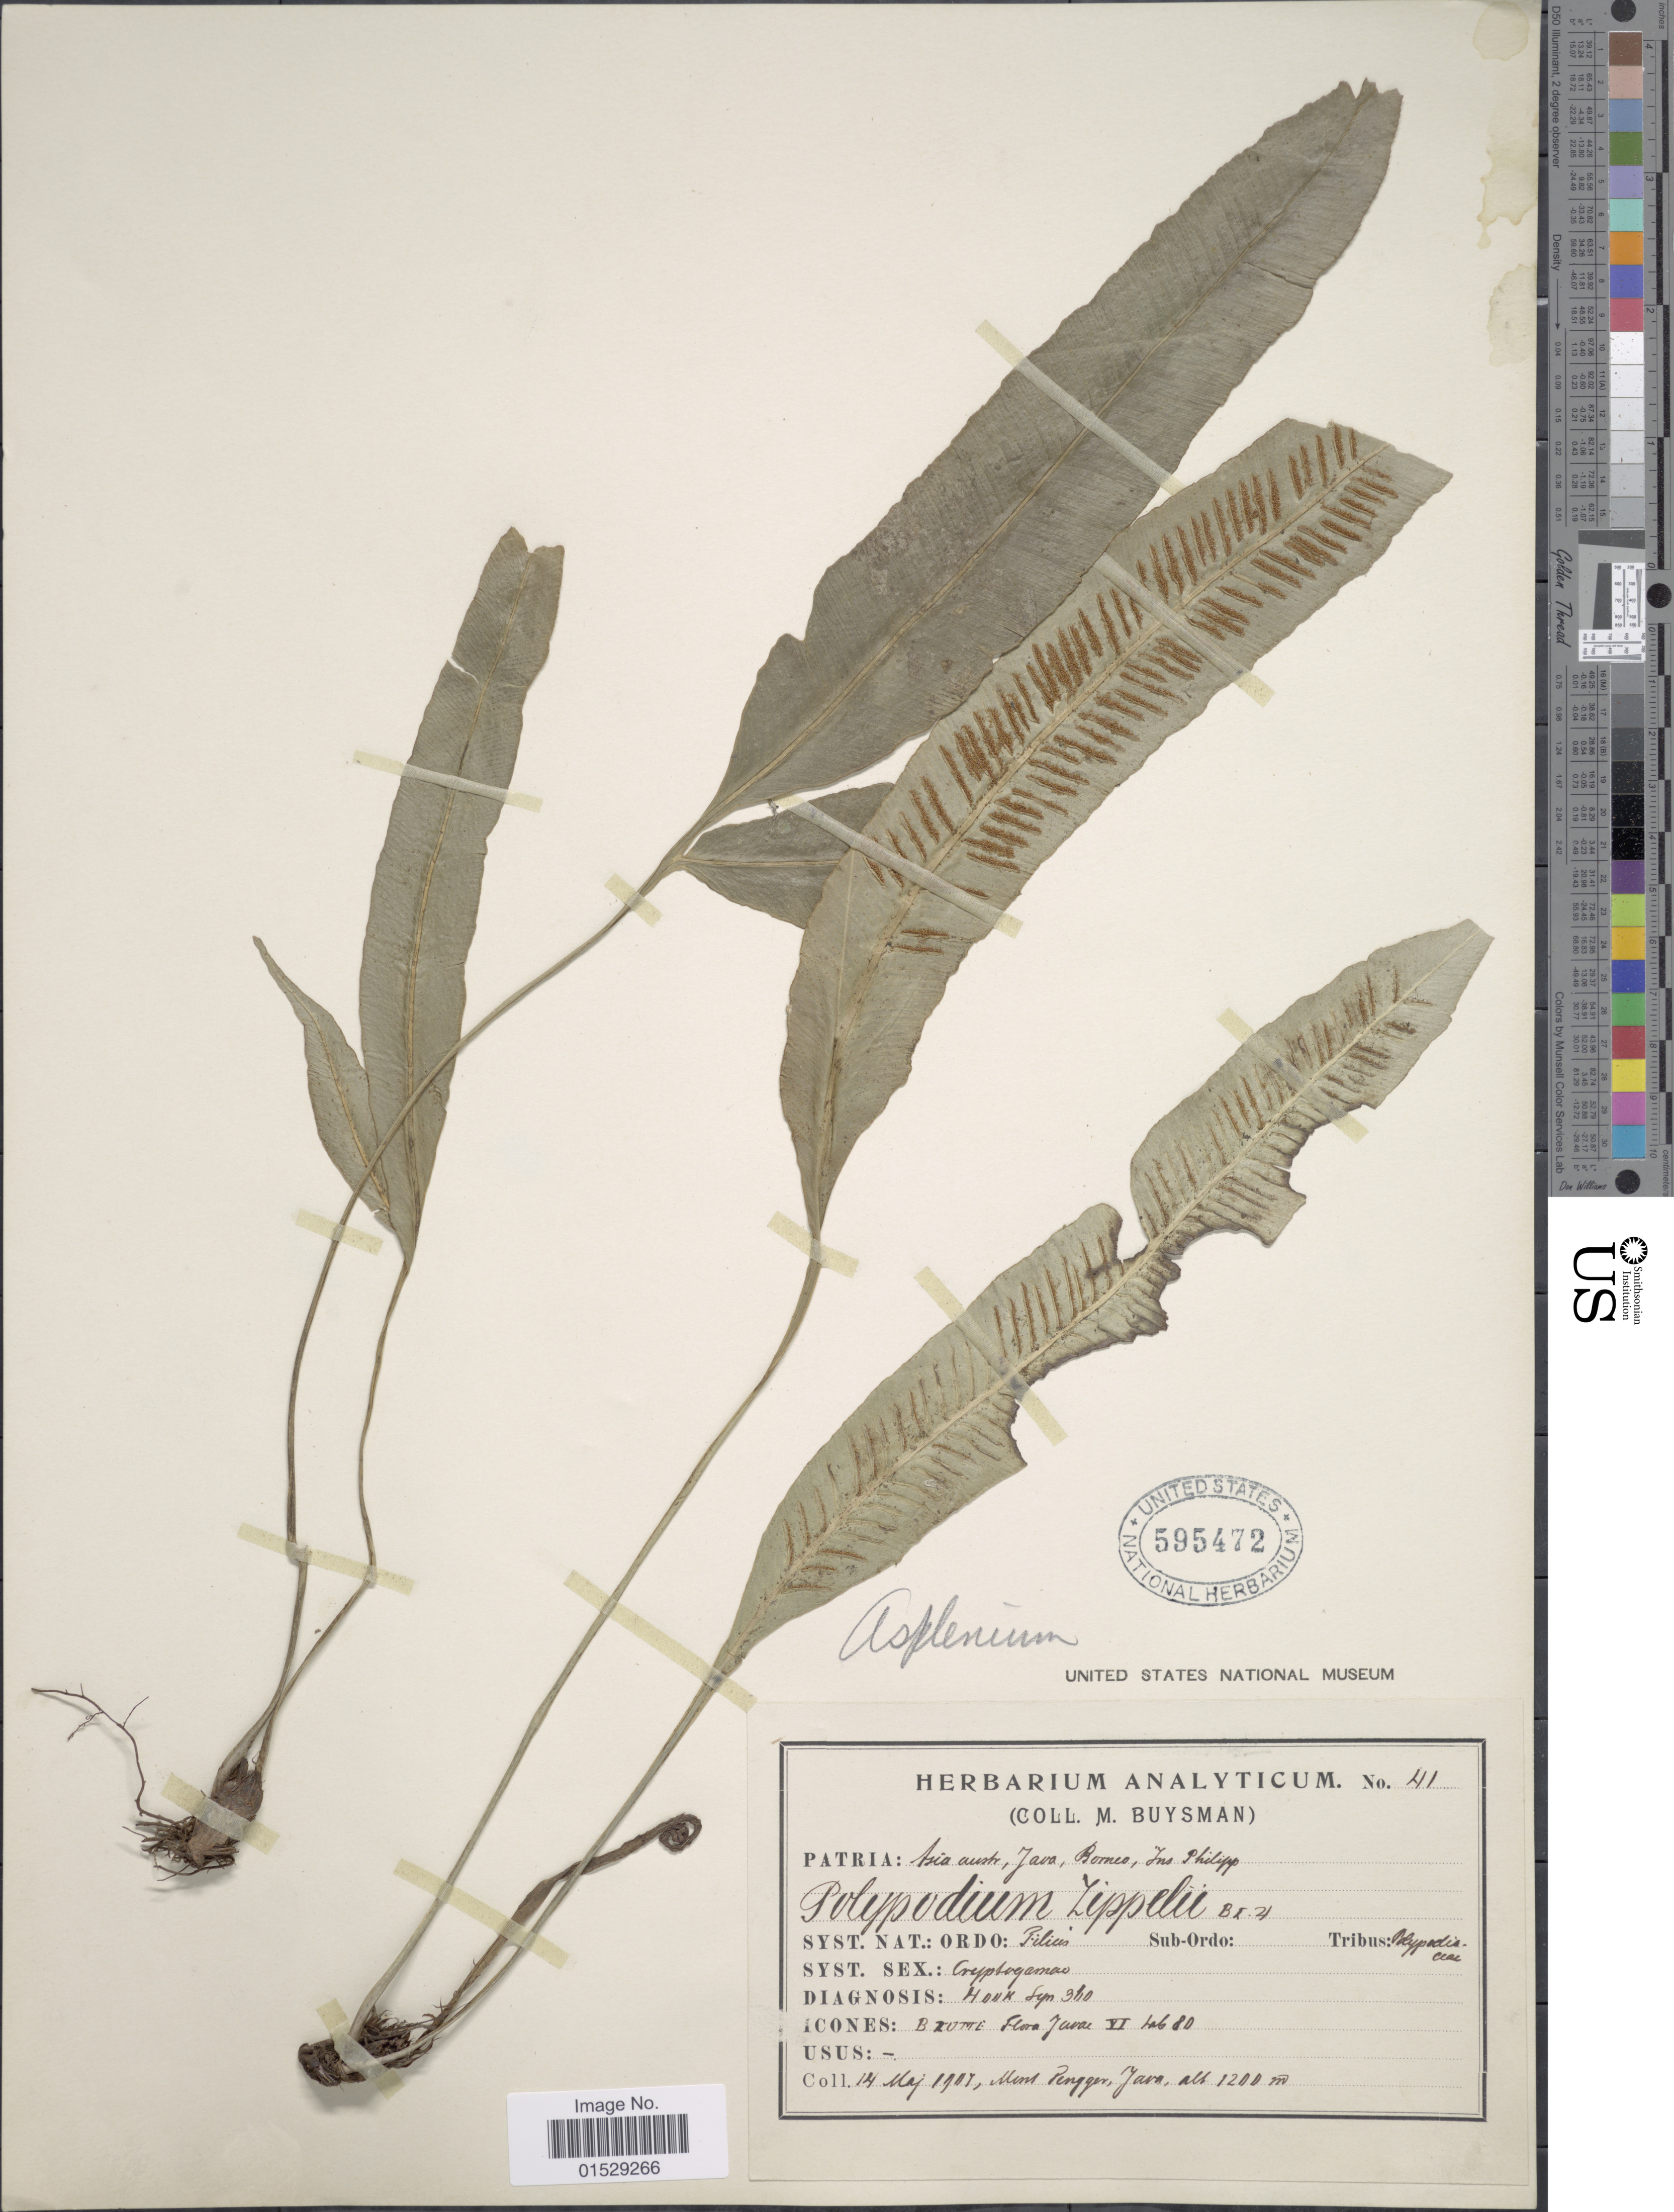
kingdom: Plantae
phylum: Tracheophyta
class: Polypodiopsida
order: Polypodiales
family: Athyriaceae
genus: Deparia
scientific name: Deparia lancea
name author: (Thunb.) Fraser-Jenk.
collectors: M. Buysman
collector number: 41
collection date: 1901-05-14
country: Indonesia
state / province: Java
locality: Mont. Pengger, Java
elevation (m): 1200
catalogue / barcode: US 595472